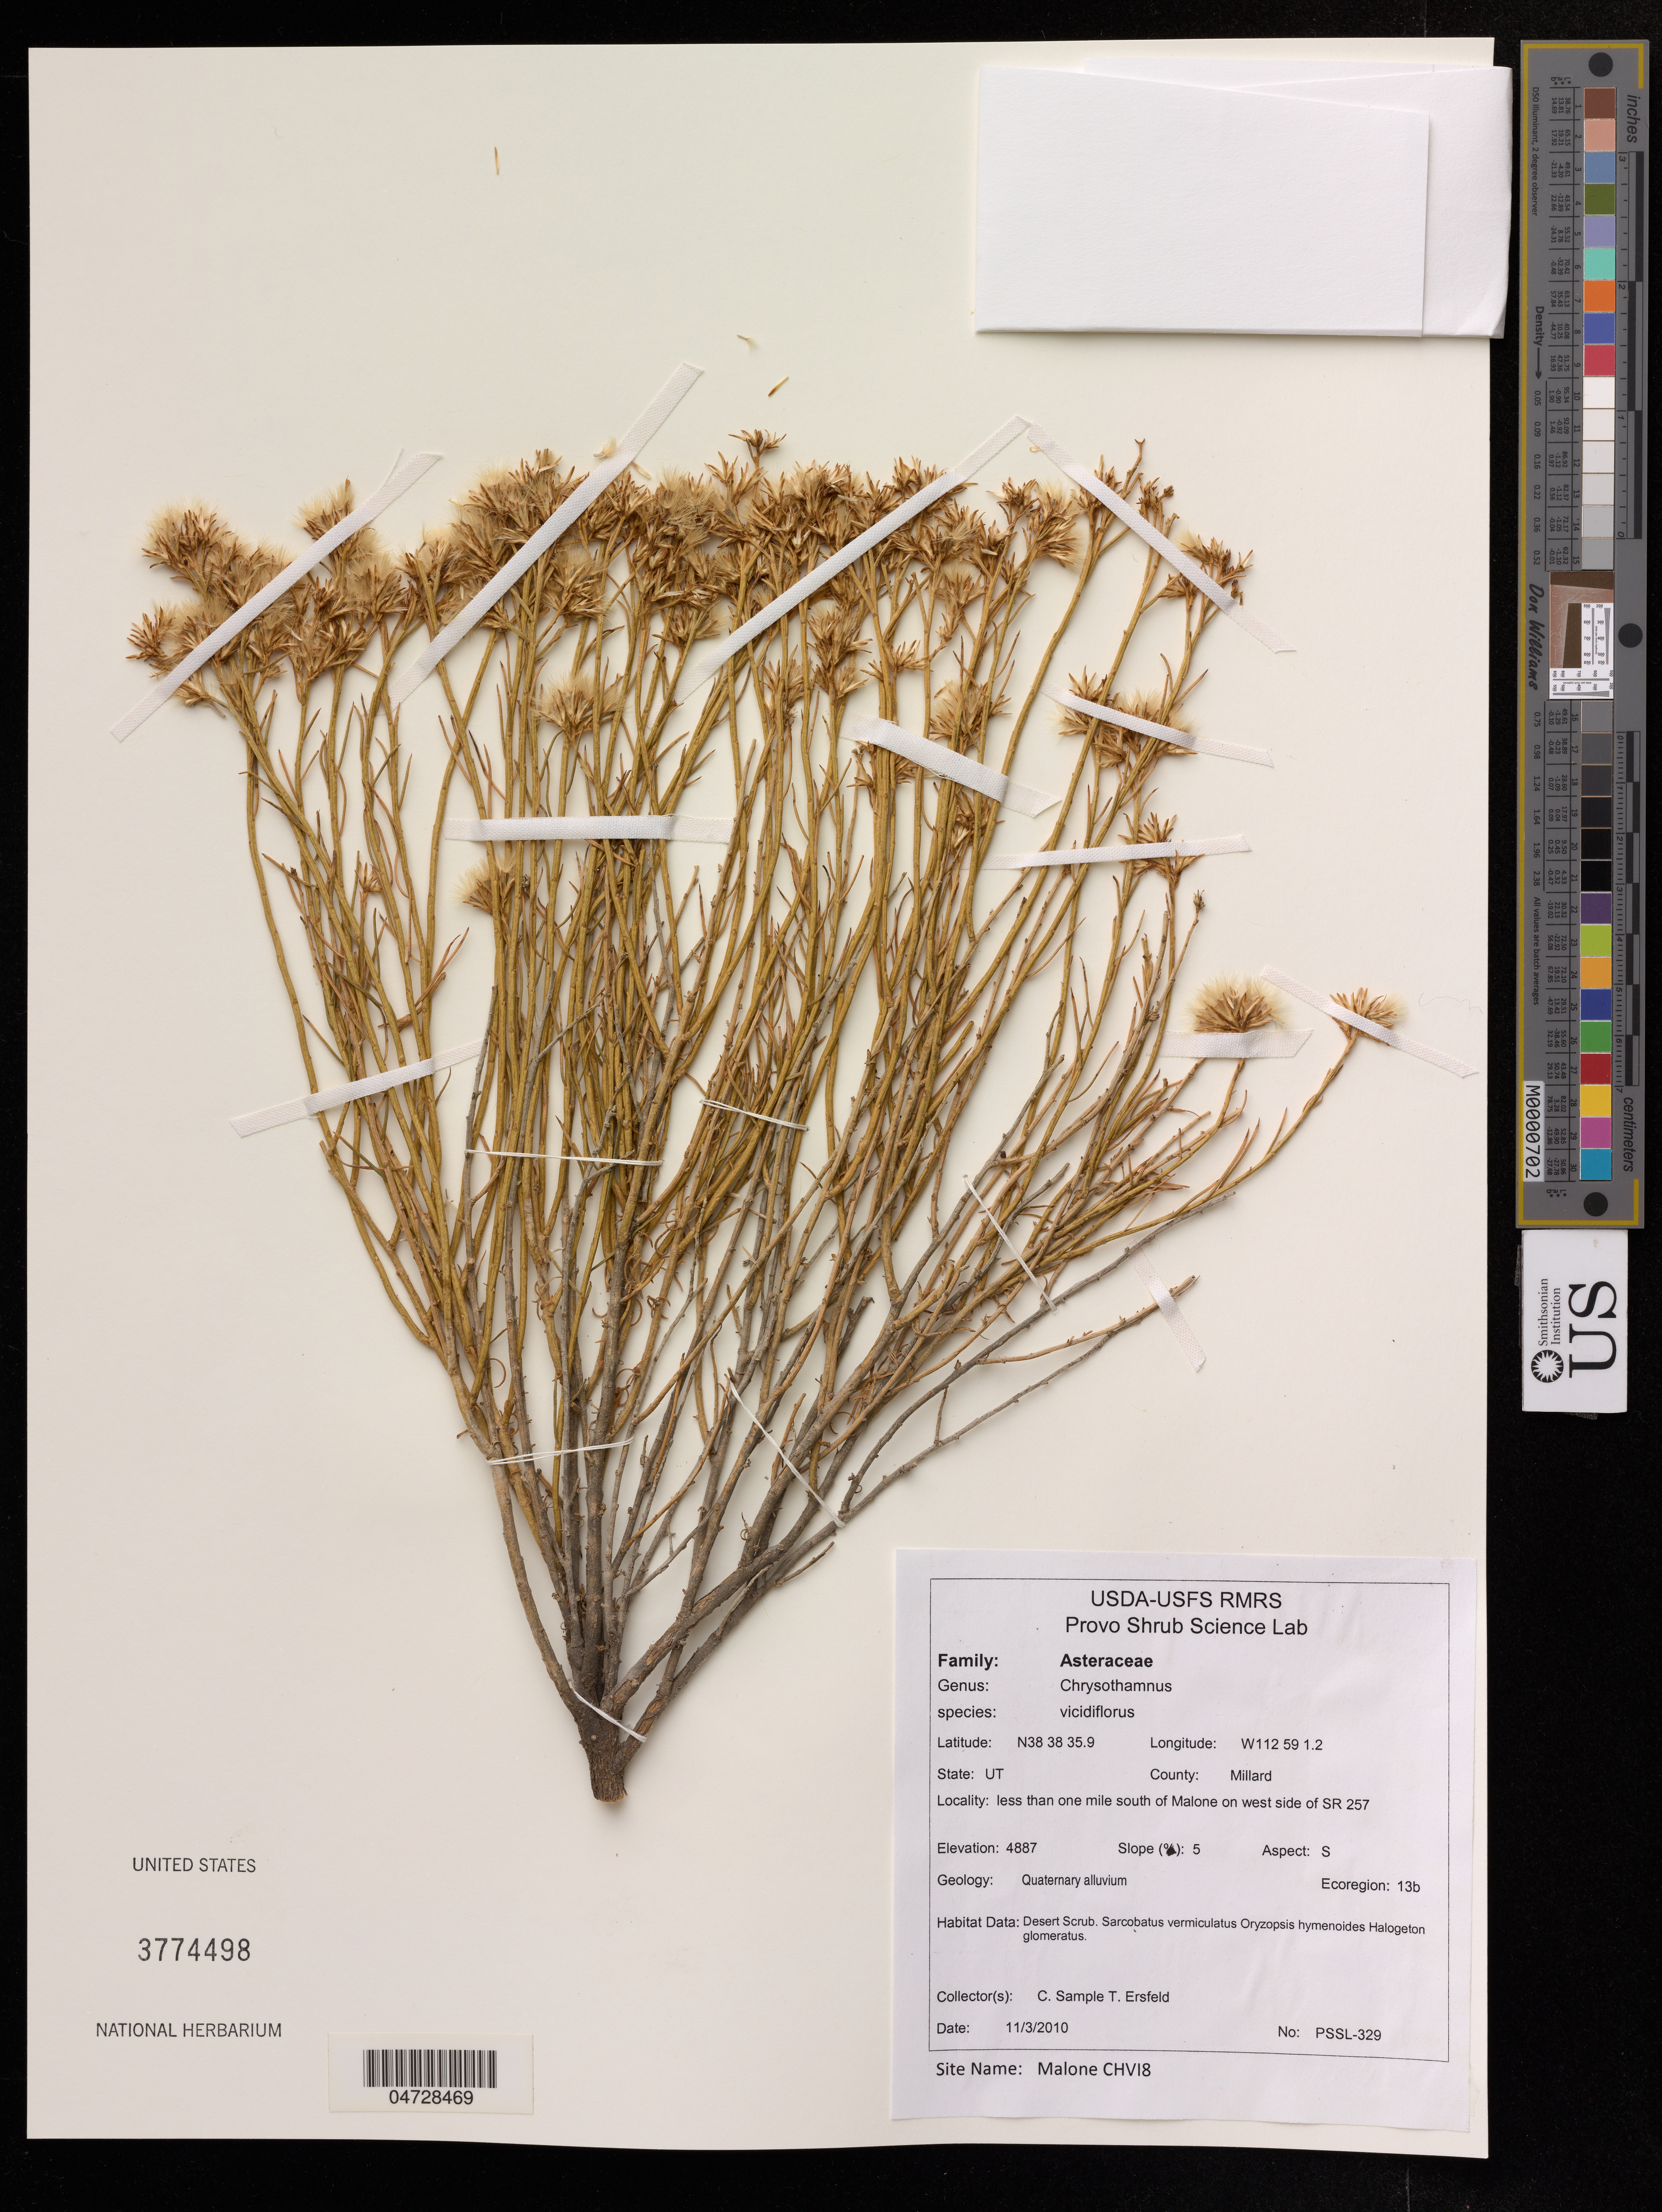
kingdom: Plantae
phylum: Tracheophyta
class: Magnoliopsida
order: Asterales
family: Asteraceae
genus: Chrysothamnus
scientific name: Chrysothamnus viscidiflorus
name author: (Hook.) Nutt.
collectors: C. Sample & T. Ersfeld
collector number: PSSL-329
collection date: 2010-11-03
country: United States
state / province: Utah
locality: County: Millard. Less than one mile south of Malone on west side of SR 257.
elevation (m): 1490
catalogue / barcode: US 3774498